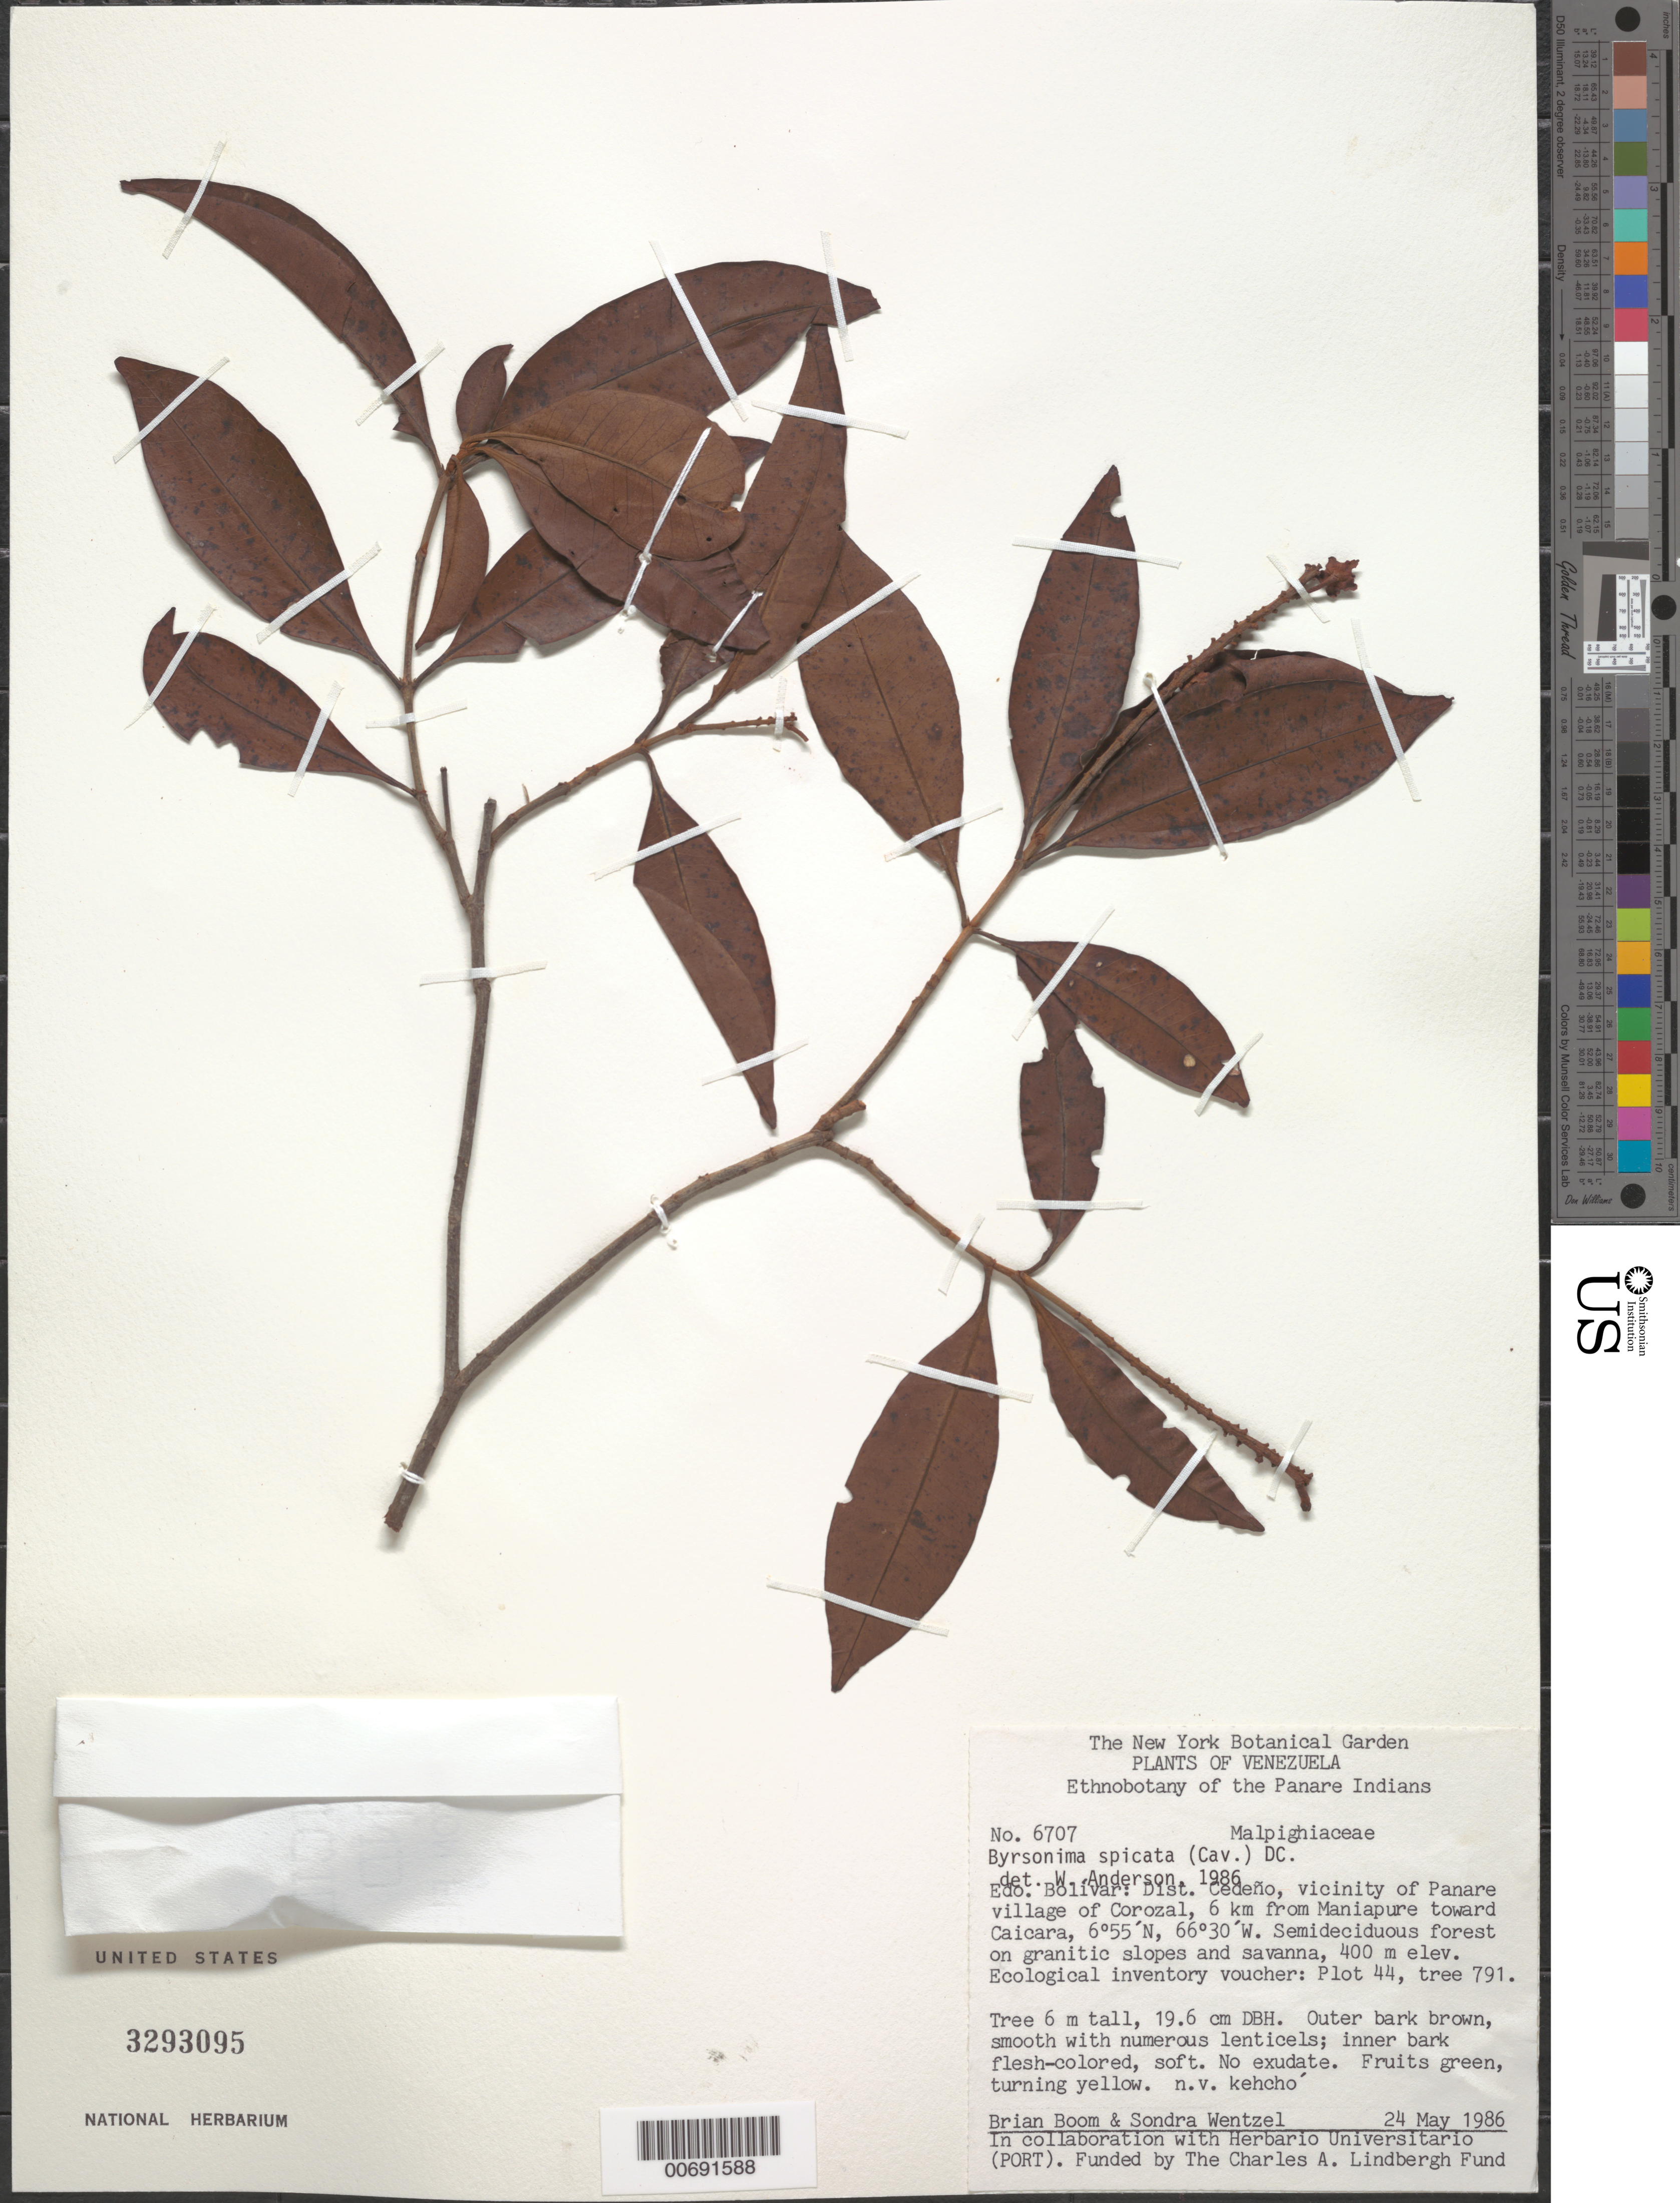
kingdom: Plantae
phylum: Tracheophyta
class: Magnoliopsida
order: Malpighiales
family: Malpighiaceae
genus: Byrsonima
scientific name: Byrsonima spicata (Cav.) DC.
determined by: Anderson, W. R., (MICH), University of Michigan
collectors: B. M. Boom & S. Wentzel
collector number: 6707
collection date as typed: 24-May-86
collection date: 1986-05-24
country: Venezuela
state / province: Bolívar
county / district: Cedeño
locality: Panare village of Corozal, vic., 6 km from Maniapure toward Caicara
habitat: Semideciduous forest on granitic slopes and savanna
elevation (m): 400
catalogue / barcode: US 3293095